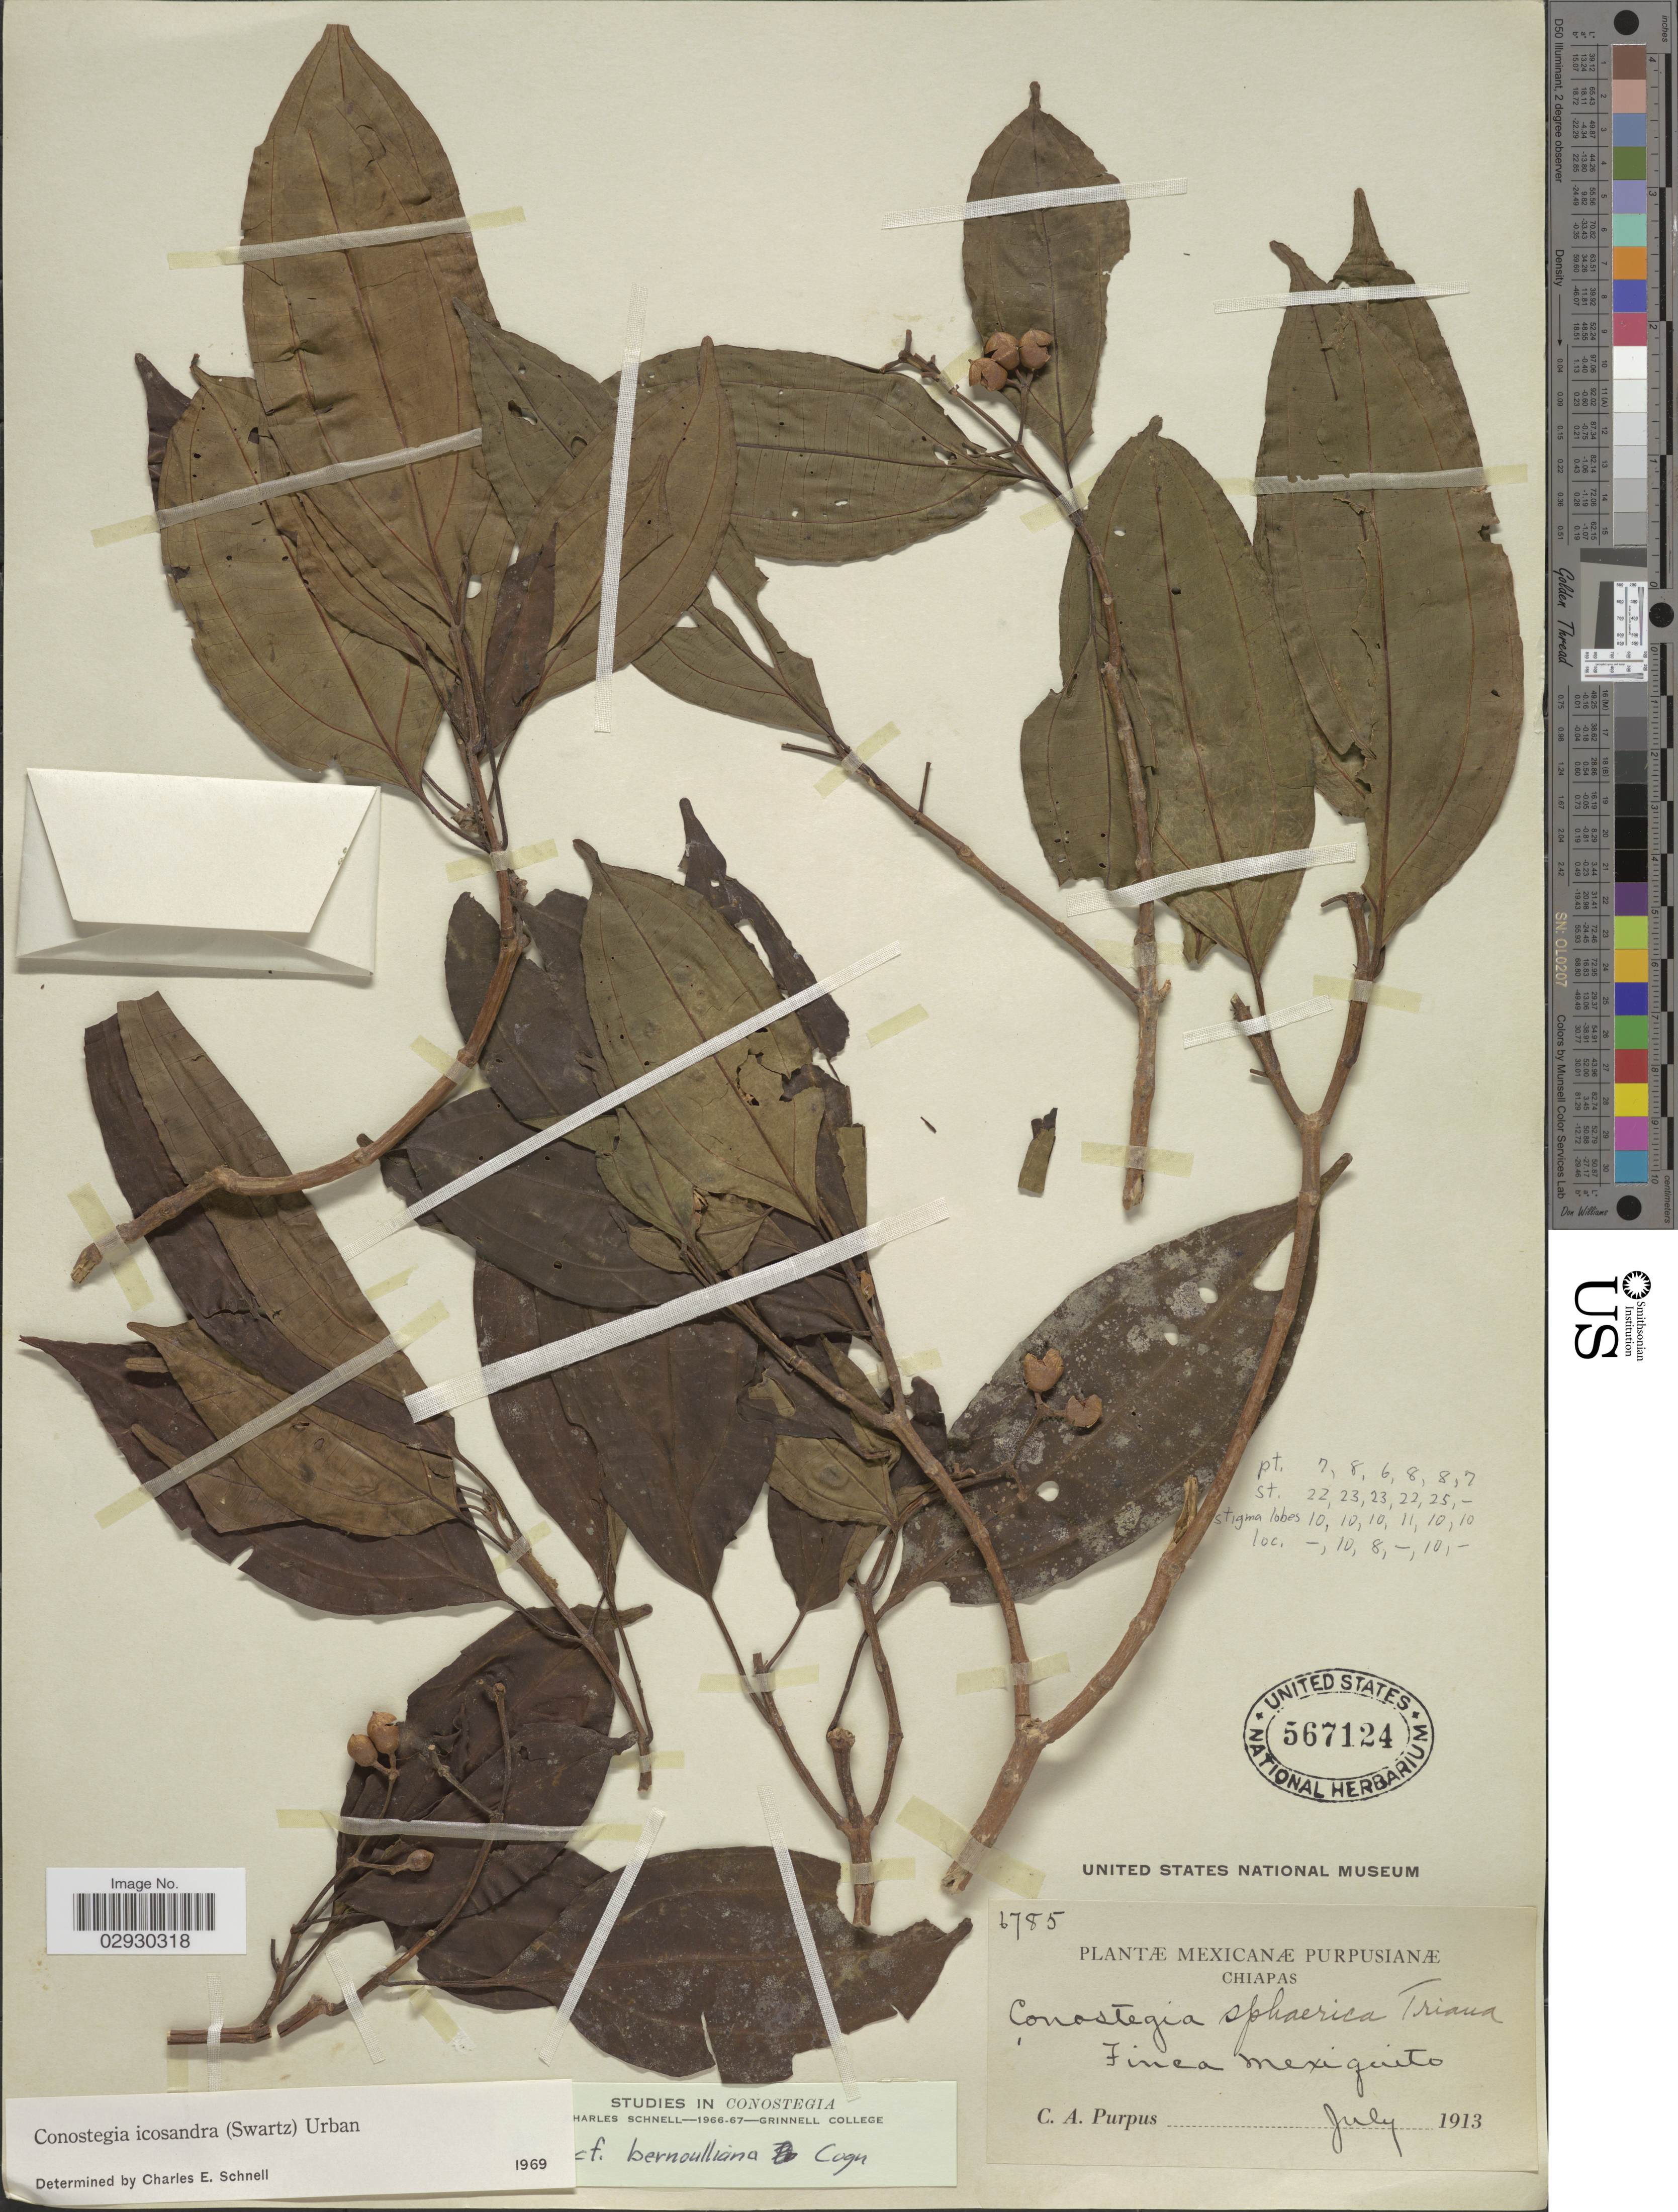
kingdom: Plantae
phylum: Tracheophyta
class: Magnoliopsida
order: Myrtales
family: Melastomataceae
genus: Conostegia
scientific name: Conostegia icosandra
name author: (Sw.) Urb.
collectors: C. A. Purpus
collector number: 6785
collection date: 1913-07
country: Mexico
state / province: Chiapas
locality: Finca Mexiquito.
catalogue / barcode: US 567124